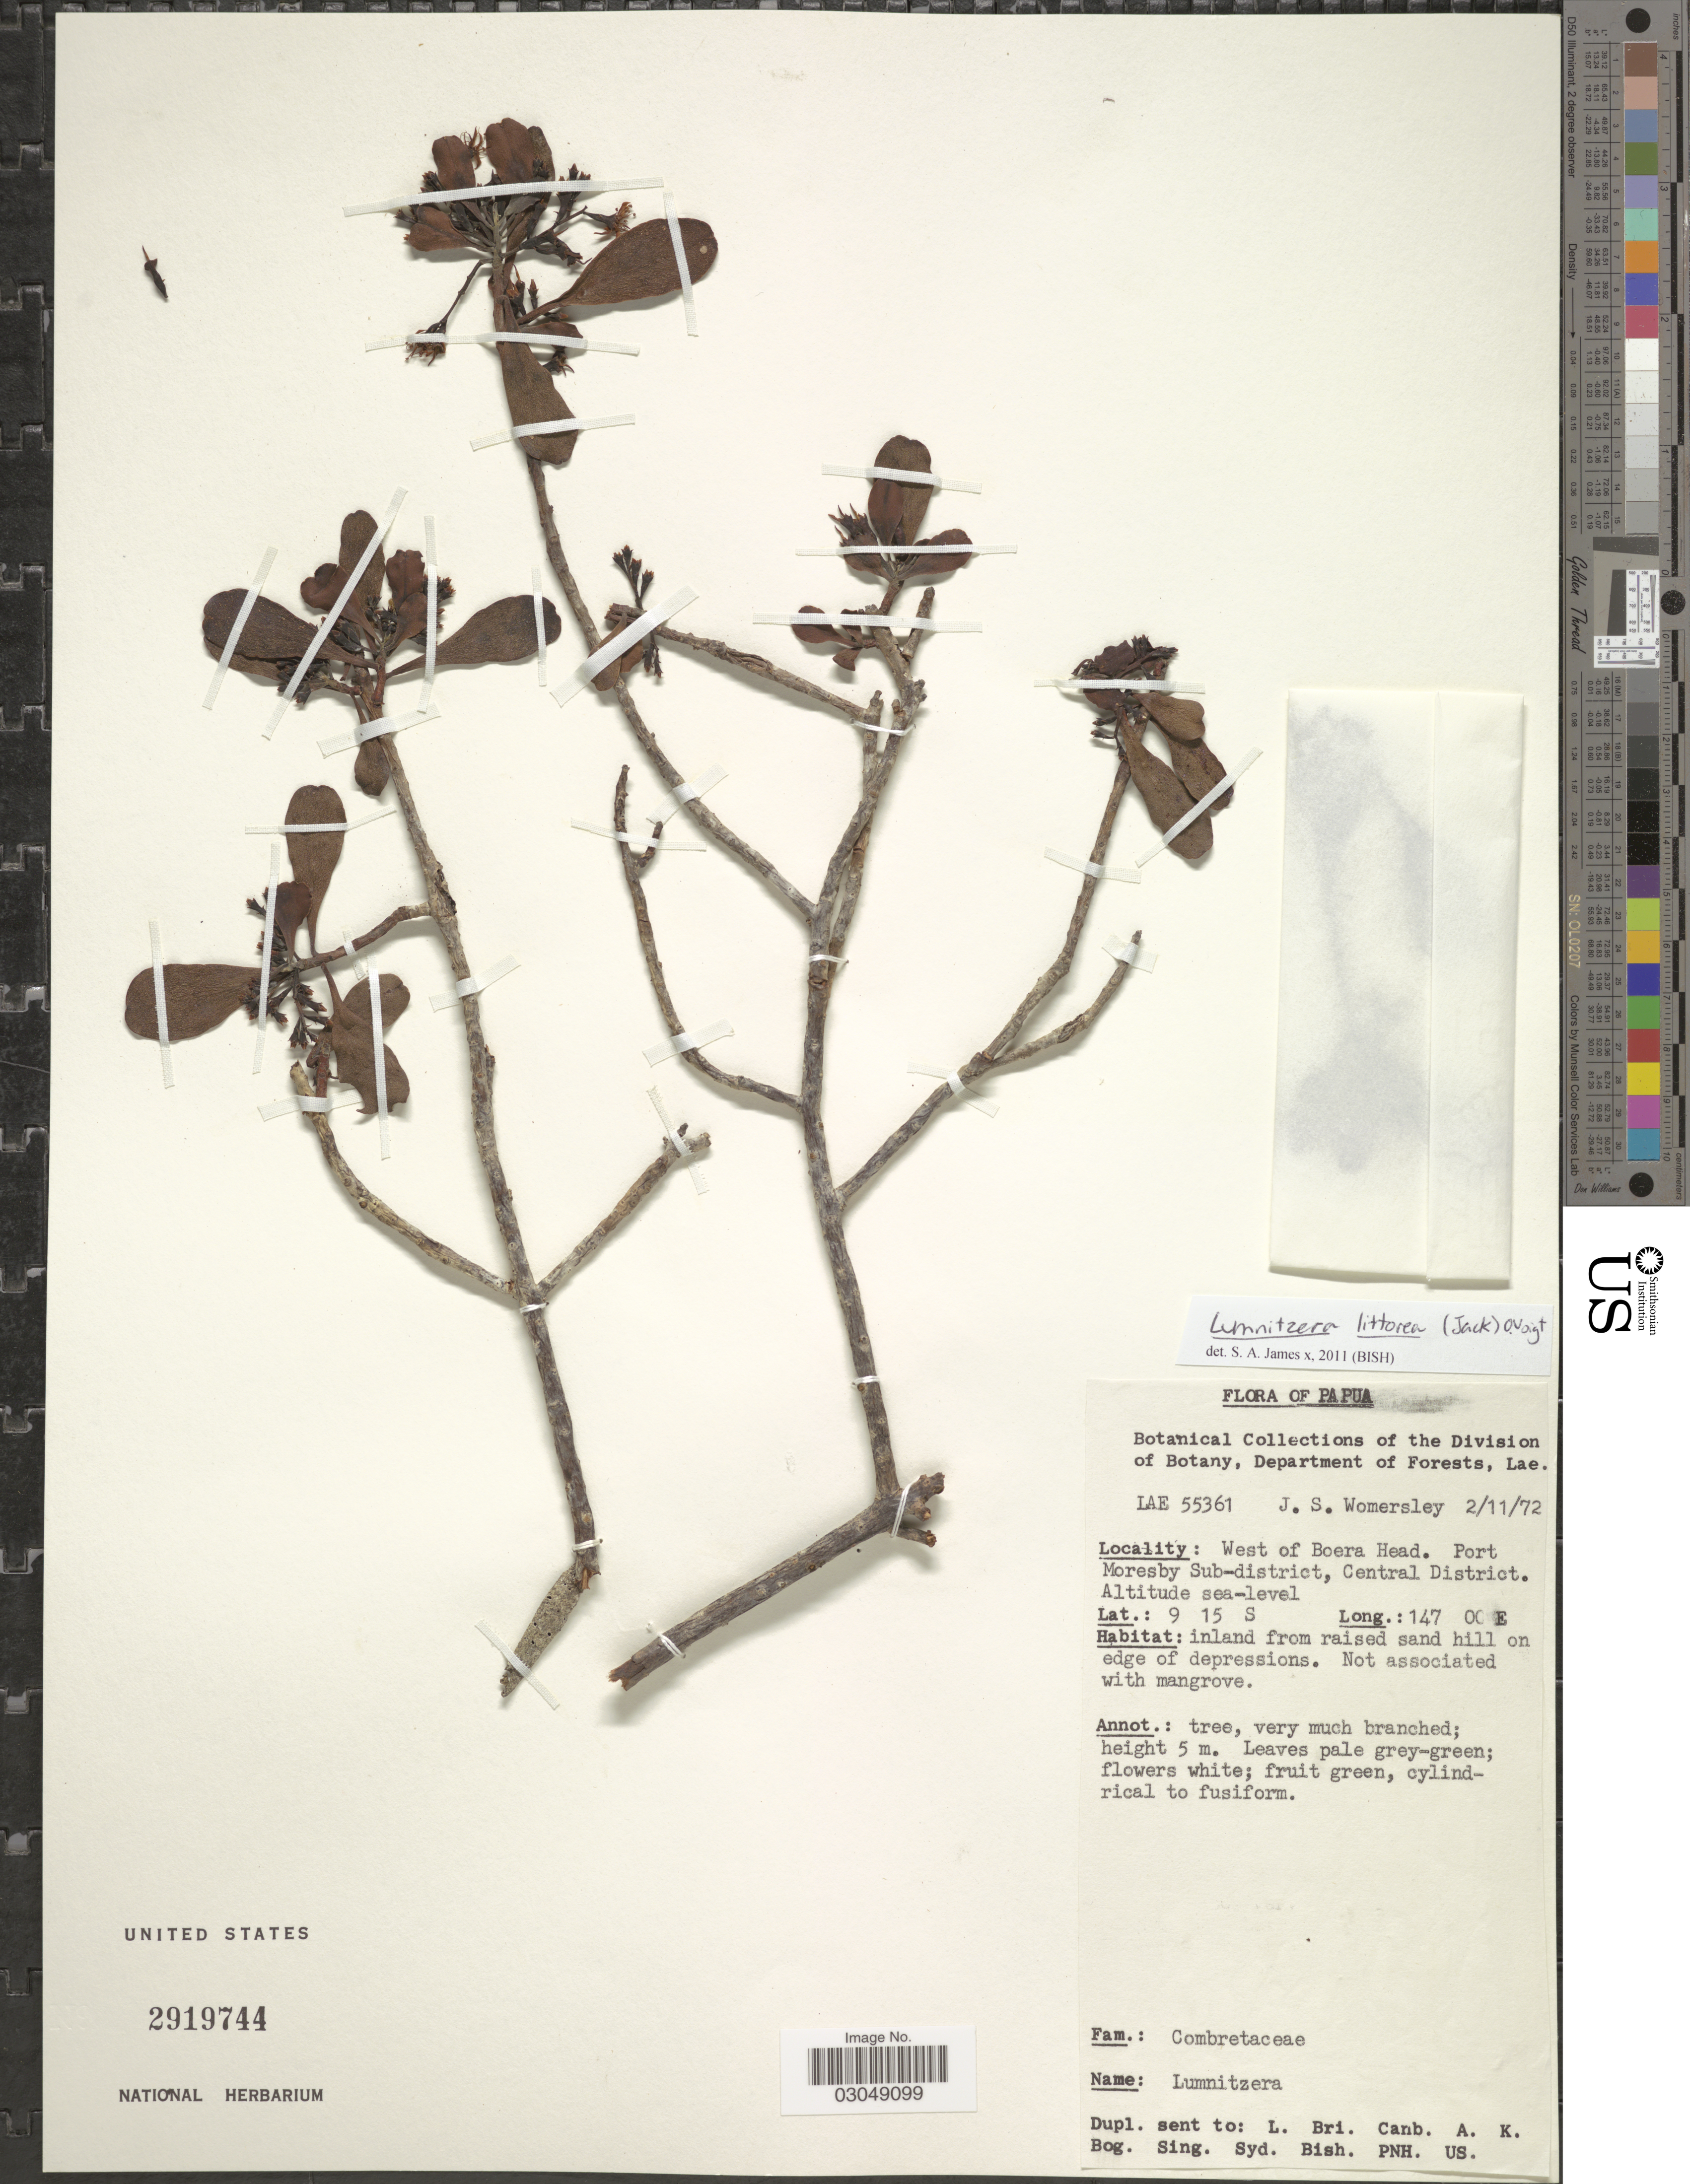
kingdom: Plantae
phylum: Tracheophyta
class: Magnoliopsida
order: Myrtales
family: Combretaceae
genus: Lumnitzera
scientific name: Lumnitzera littorea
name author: (Jack) Voight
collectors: J. S. Womersley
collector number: LAE55361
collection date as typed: Transcribed d/m/y: 2/11/72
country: Papua New Guinea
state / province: Central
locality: Papua. West of Boera Head. Port Moresby Sub-district, Central District.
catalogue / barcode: US 2919744